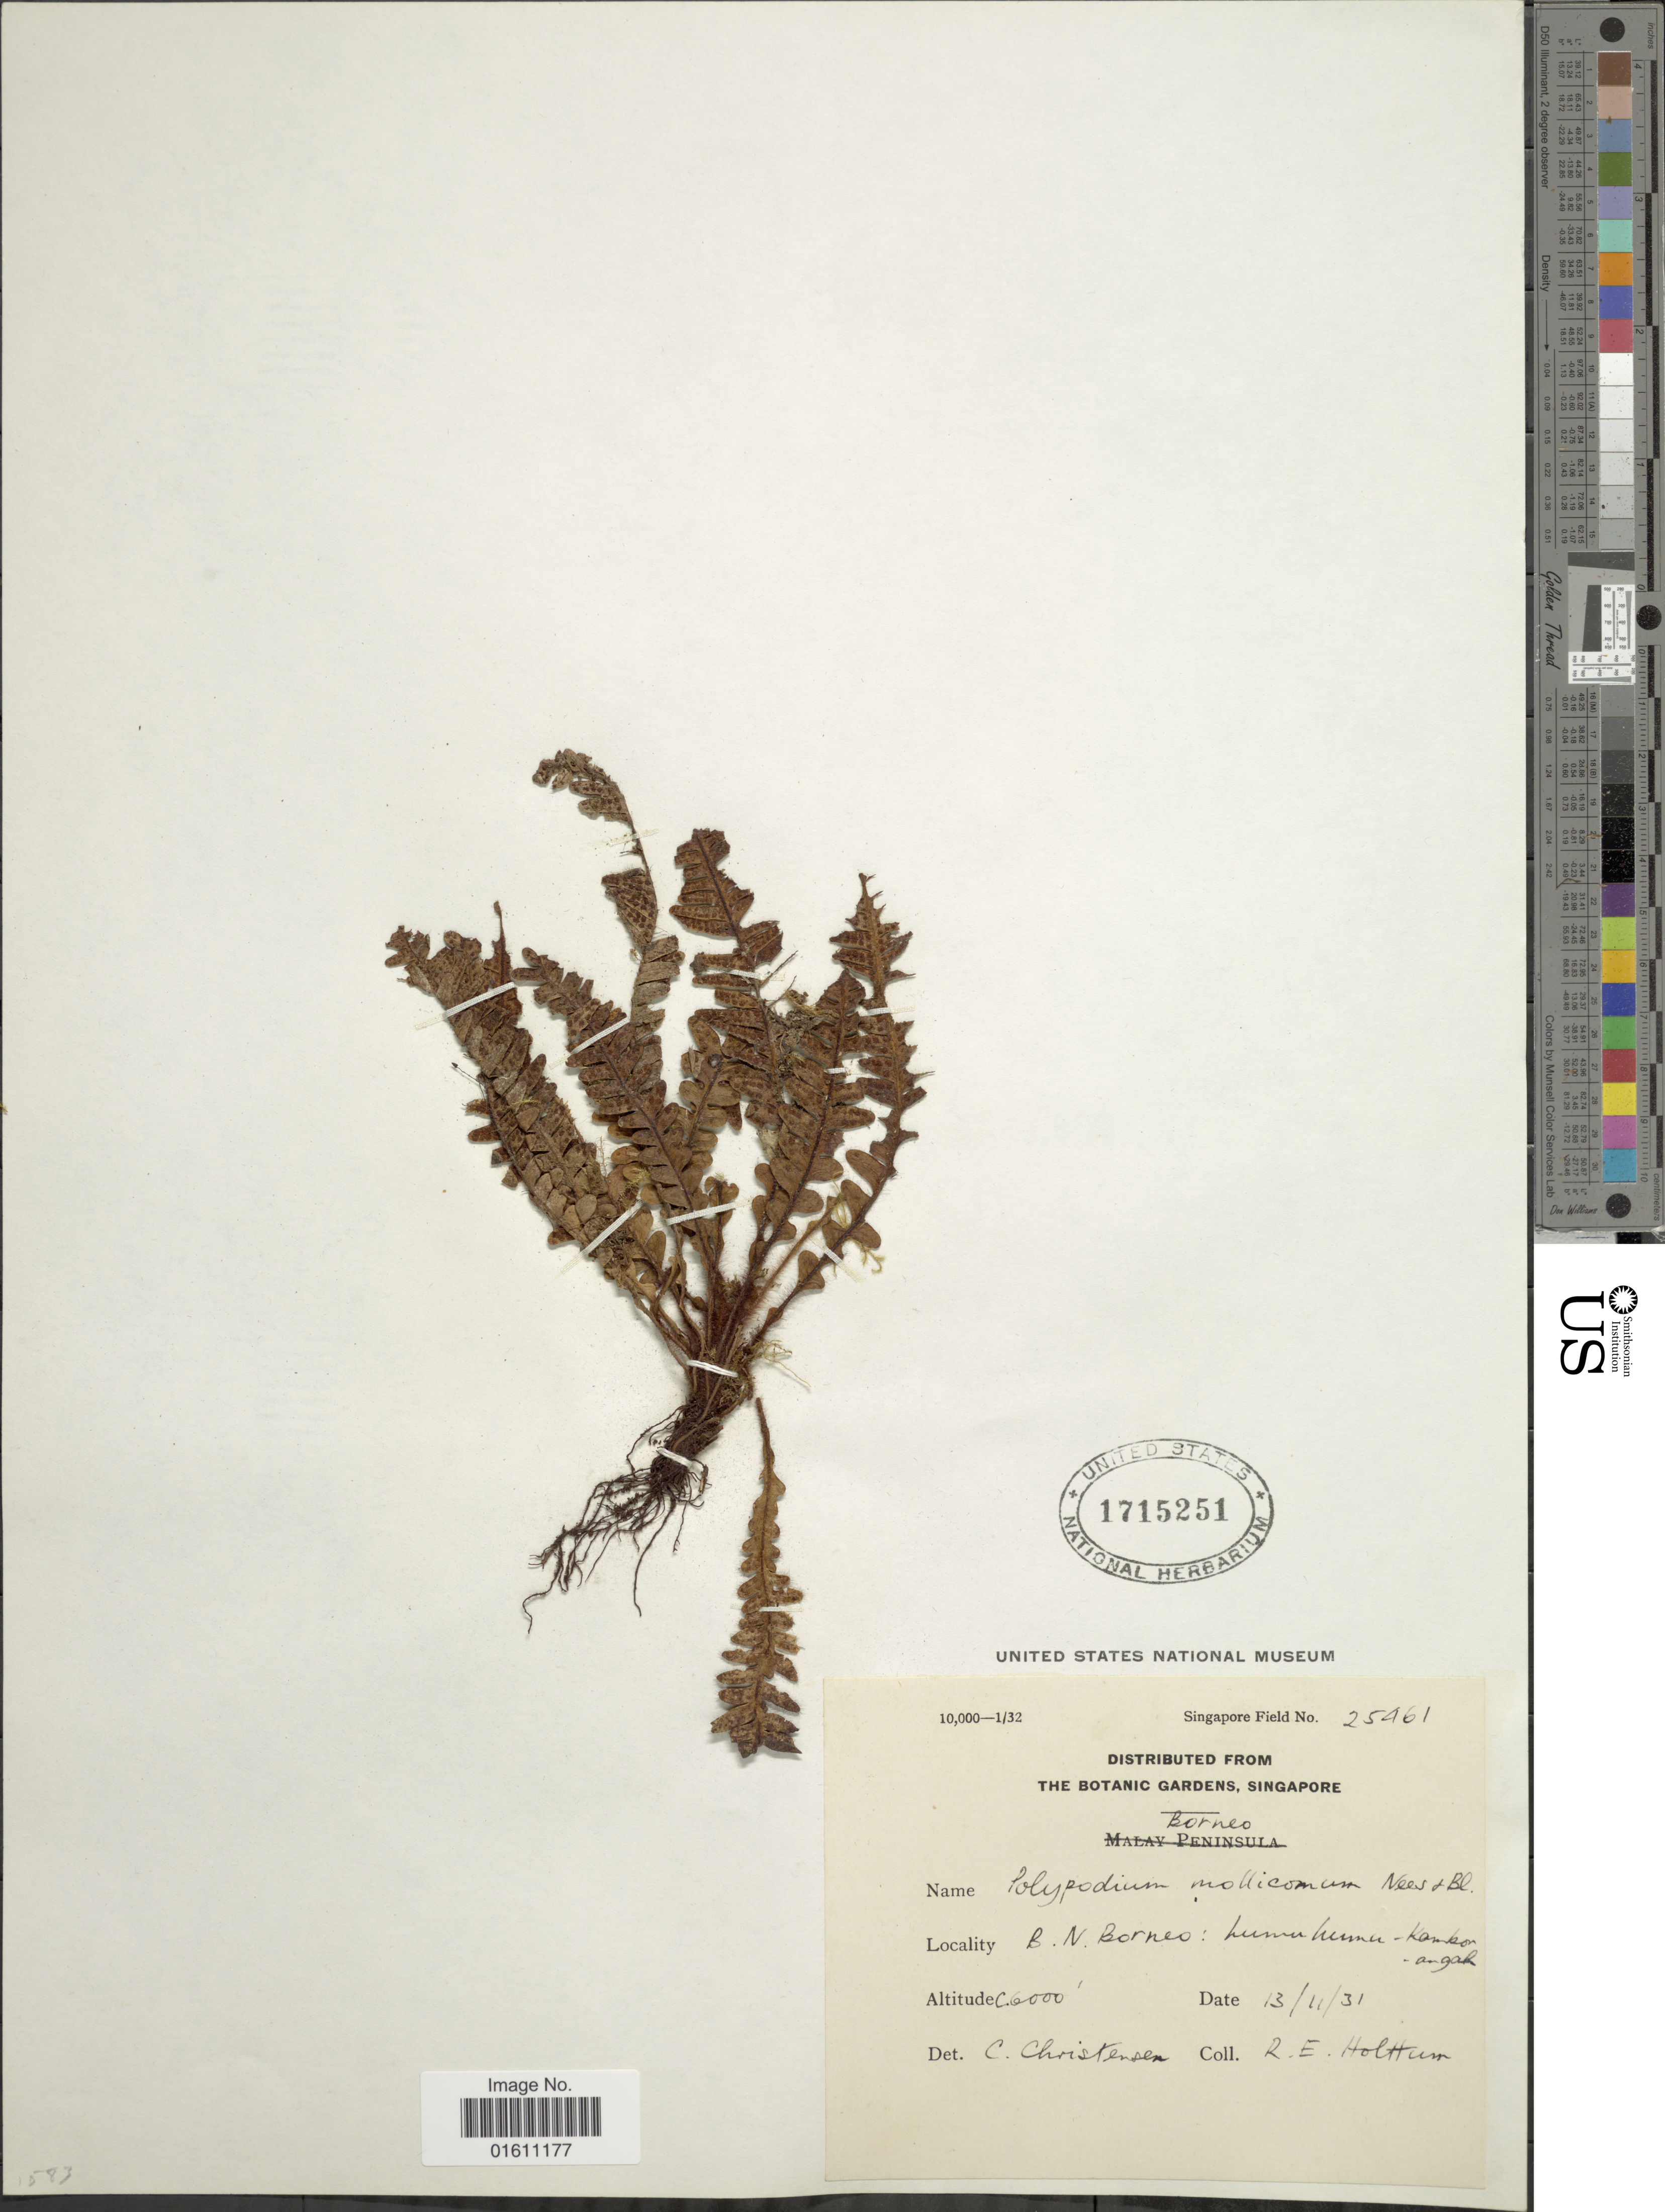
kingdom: Plantae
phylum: Tracheophyta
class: Polypodiopsida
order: Polypodiales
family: Polypodiaceae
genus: Dasygrammitis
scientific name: Dasygrammitis mollicoma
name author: (Nees & Blume) Parris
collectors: R. E. Holttum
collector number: Singapore Filed 25461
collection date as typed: Transcribed d/m/y: 13/11/31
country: Malaysia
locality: Borneo, B.N. Borneo, kumukuma-Kamkonangah. [interpreted]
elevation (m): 1829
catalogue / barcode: US 1715251